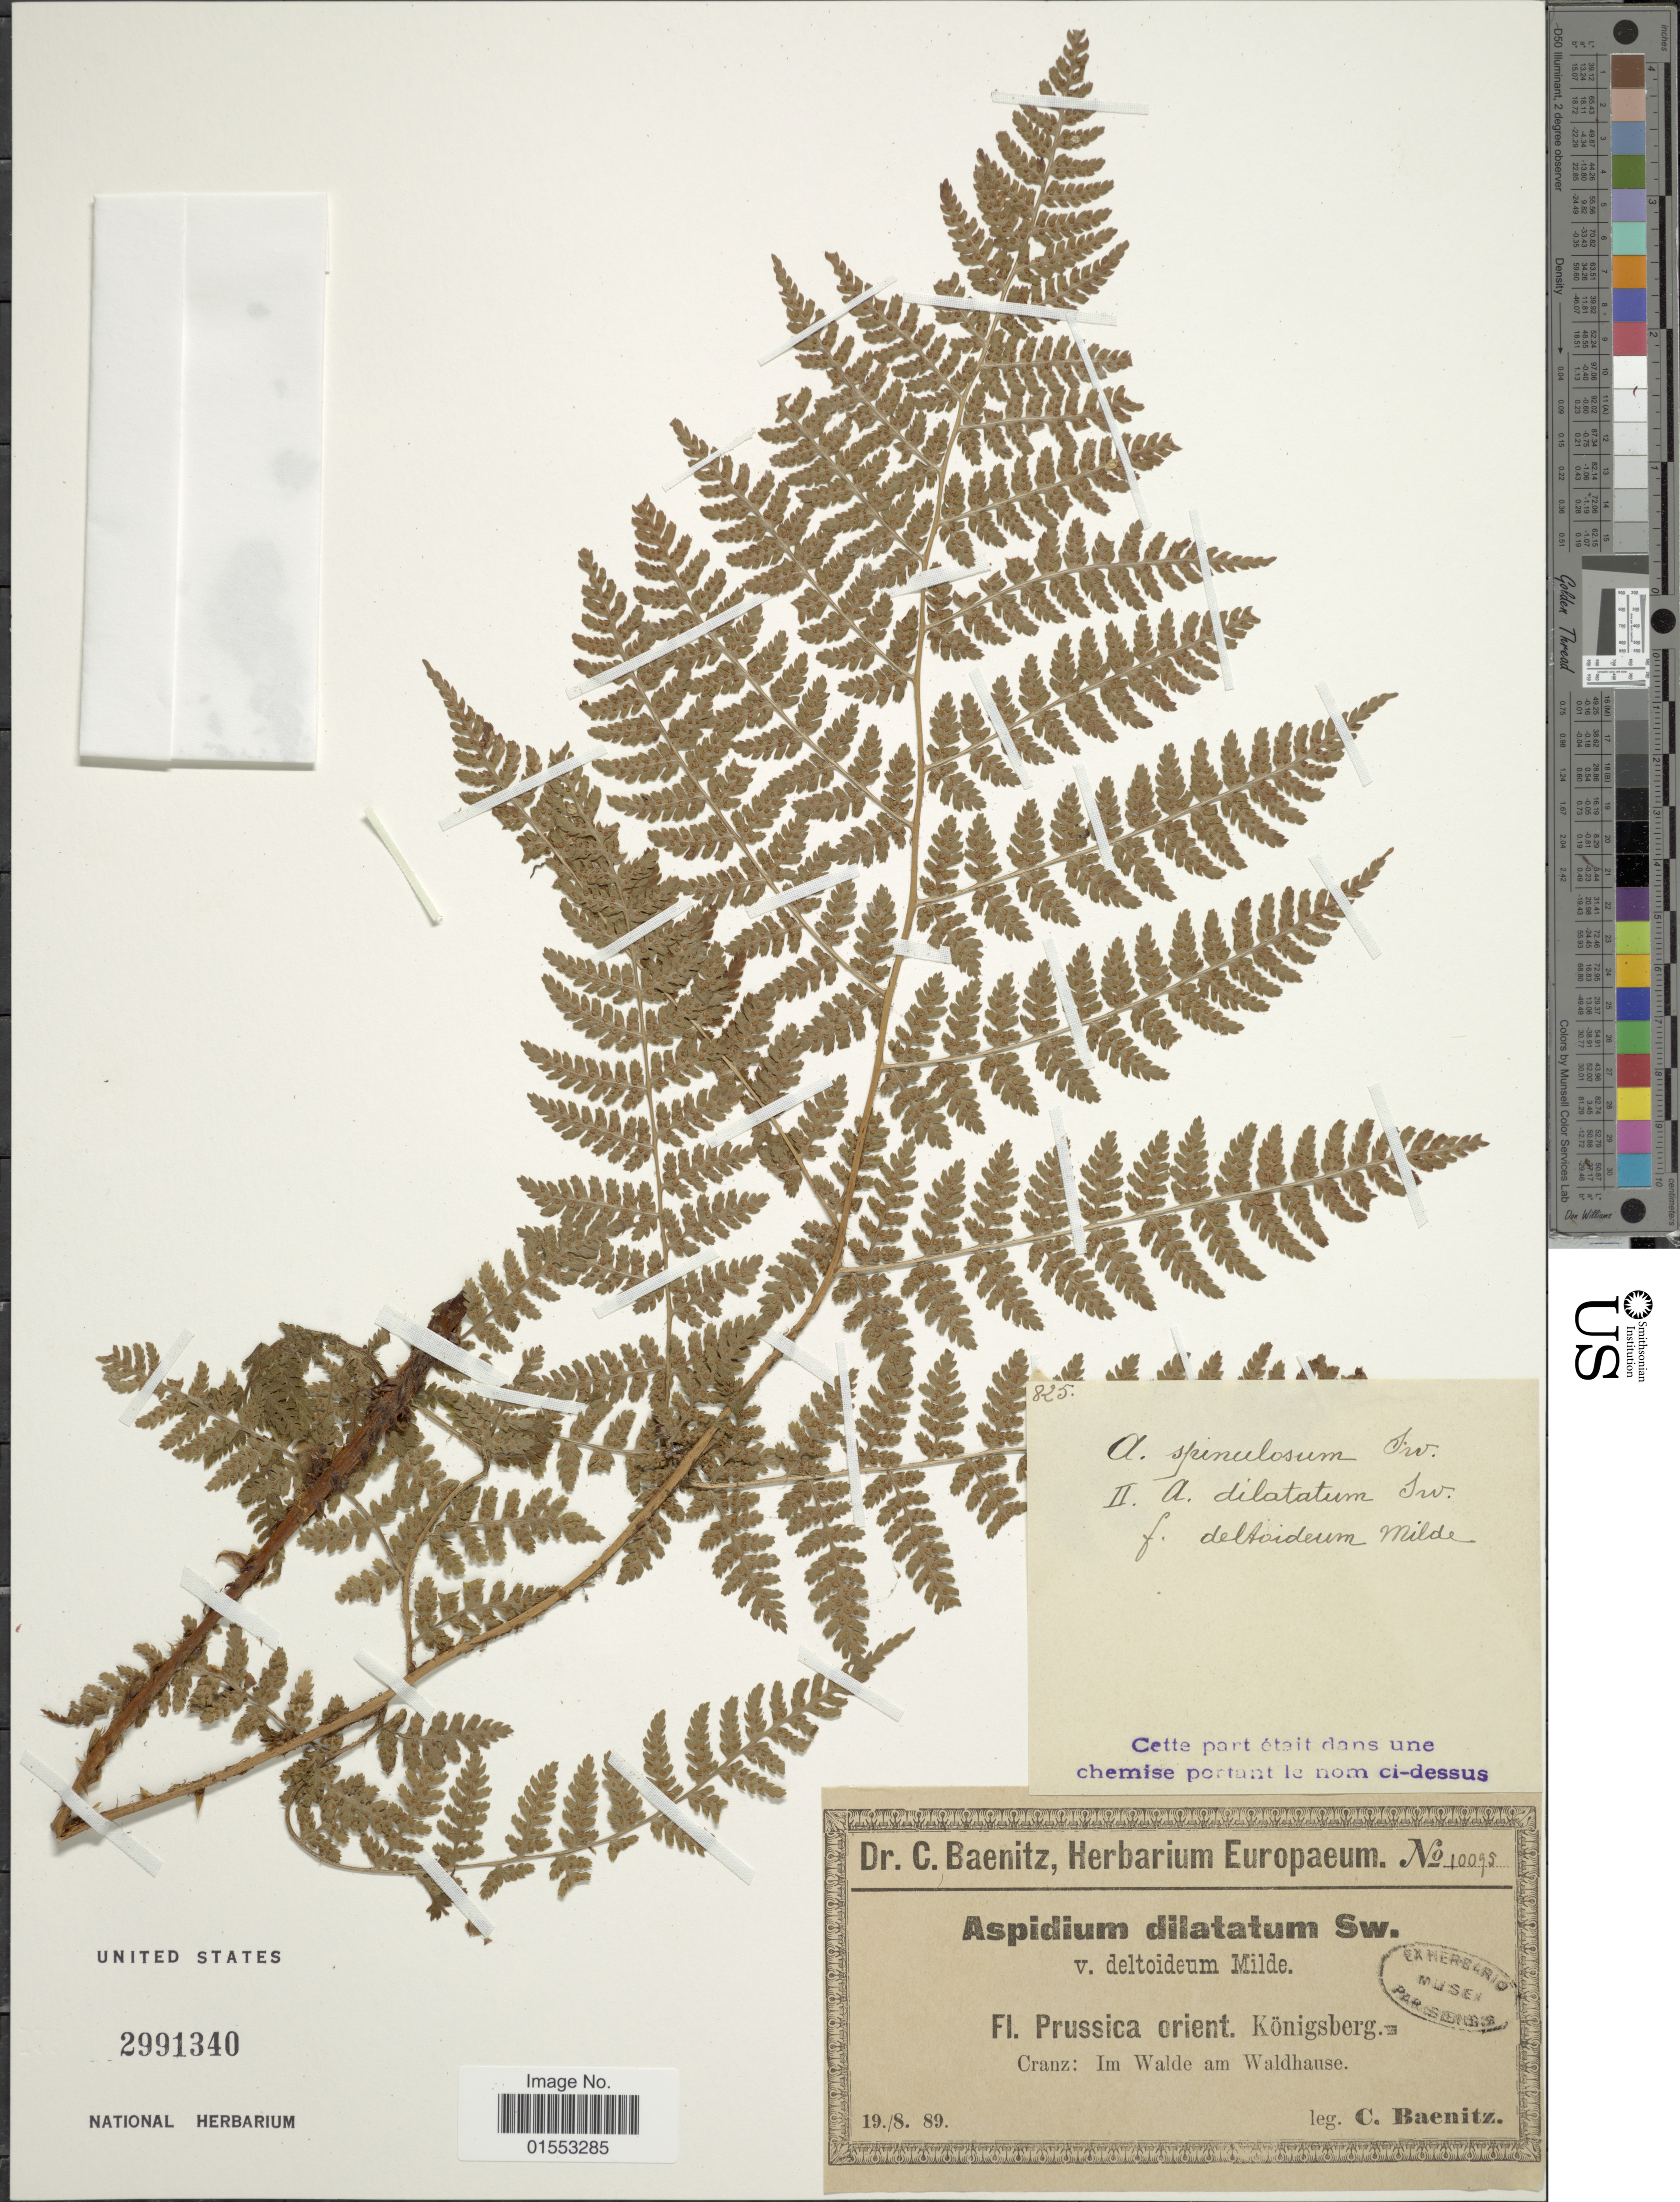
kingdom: Plantae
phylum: Tracheophyta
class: Polypodiopsida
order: Polypodiales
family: Dryopteridaceae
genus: Dryopteris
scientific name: Dryopteris dilatata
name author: (Hoffm.) A. Gray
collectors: C. G. Baenitz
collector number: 10095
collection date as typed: Transcribed d/m/y: 19/8/89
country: Germany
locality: Prussica Orient. Konigsberg, Cranz: Im walde am Waldhause.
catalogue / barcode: US 2991340